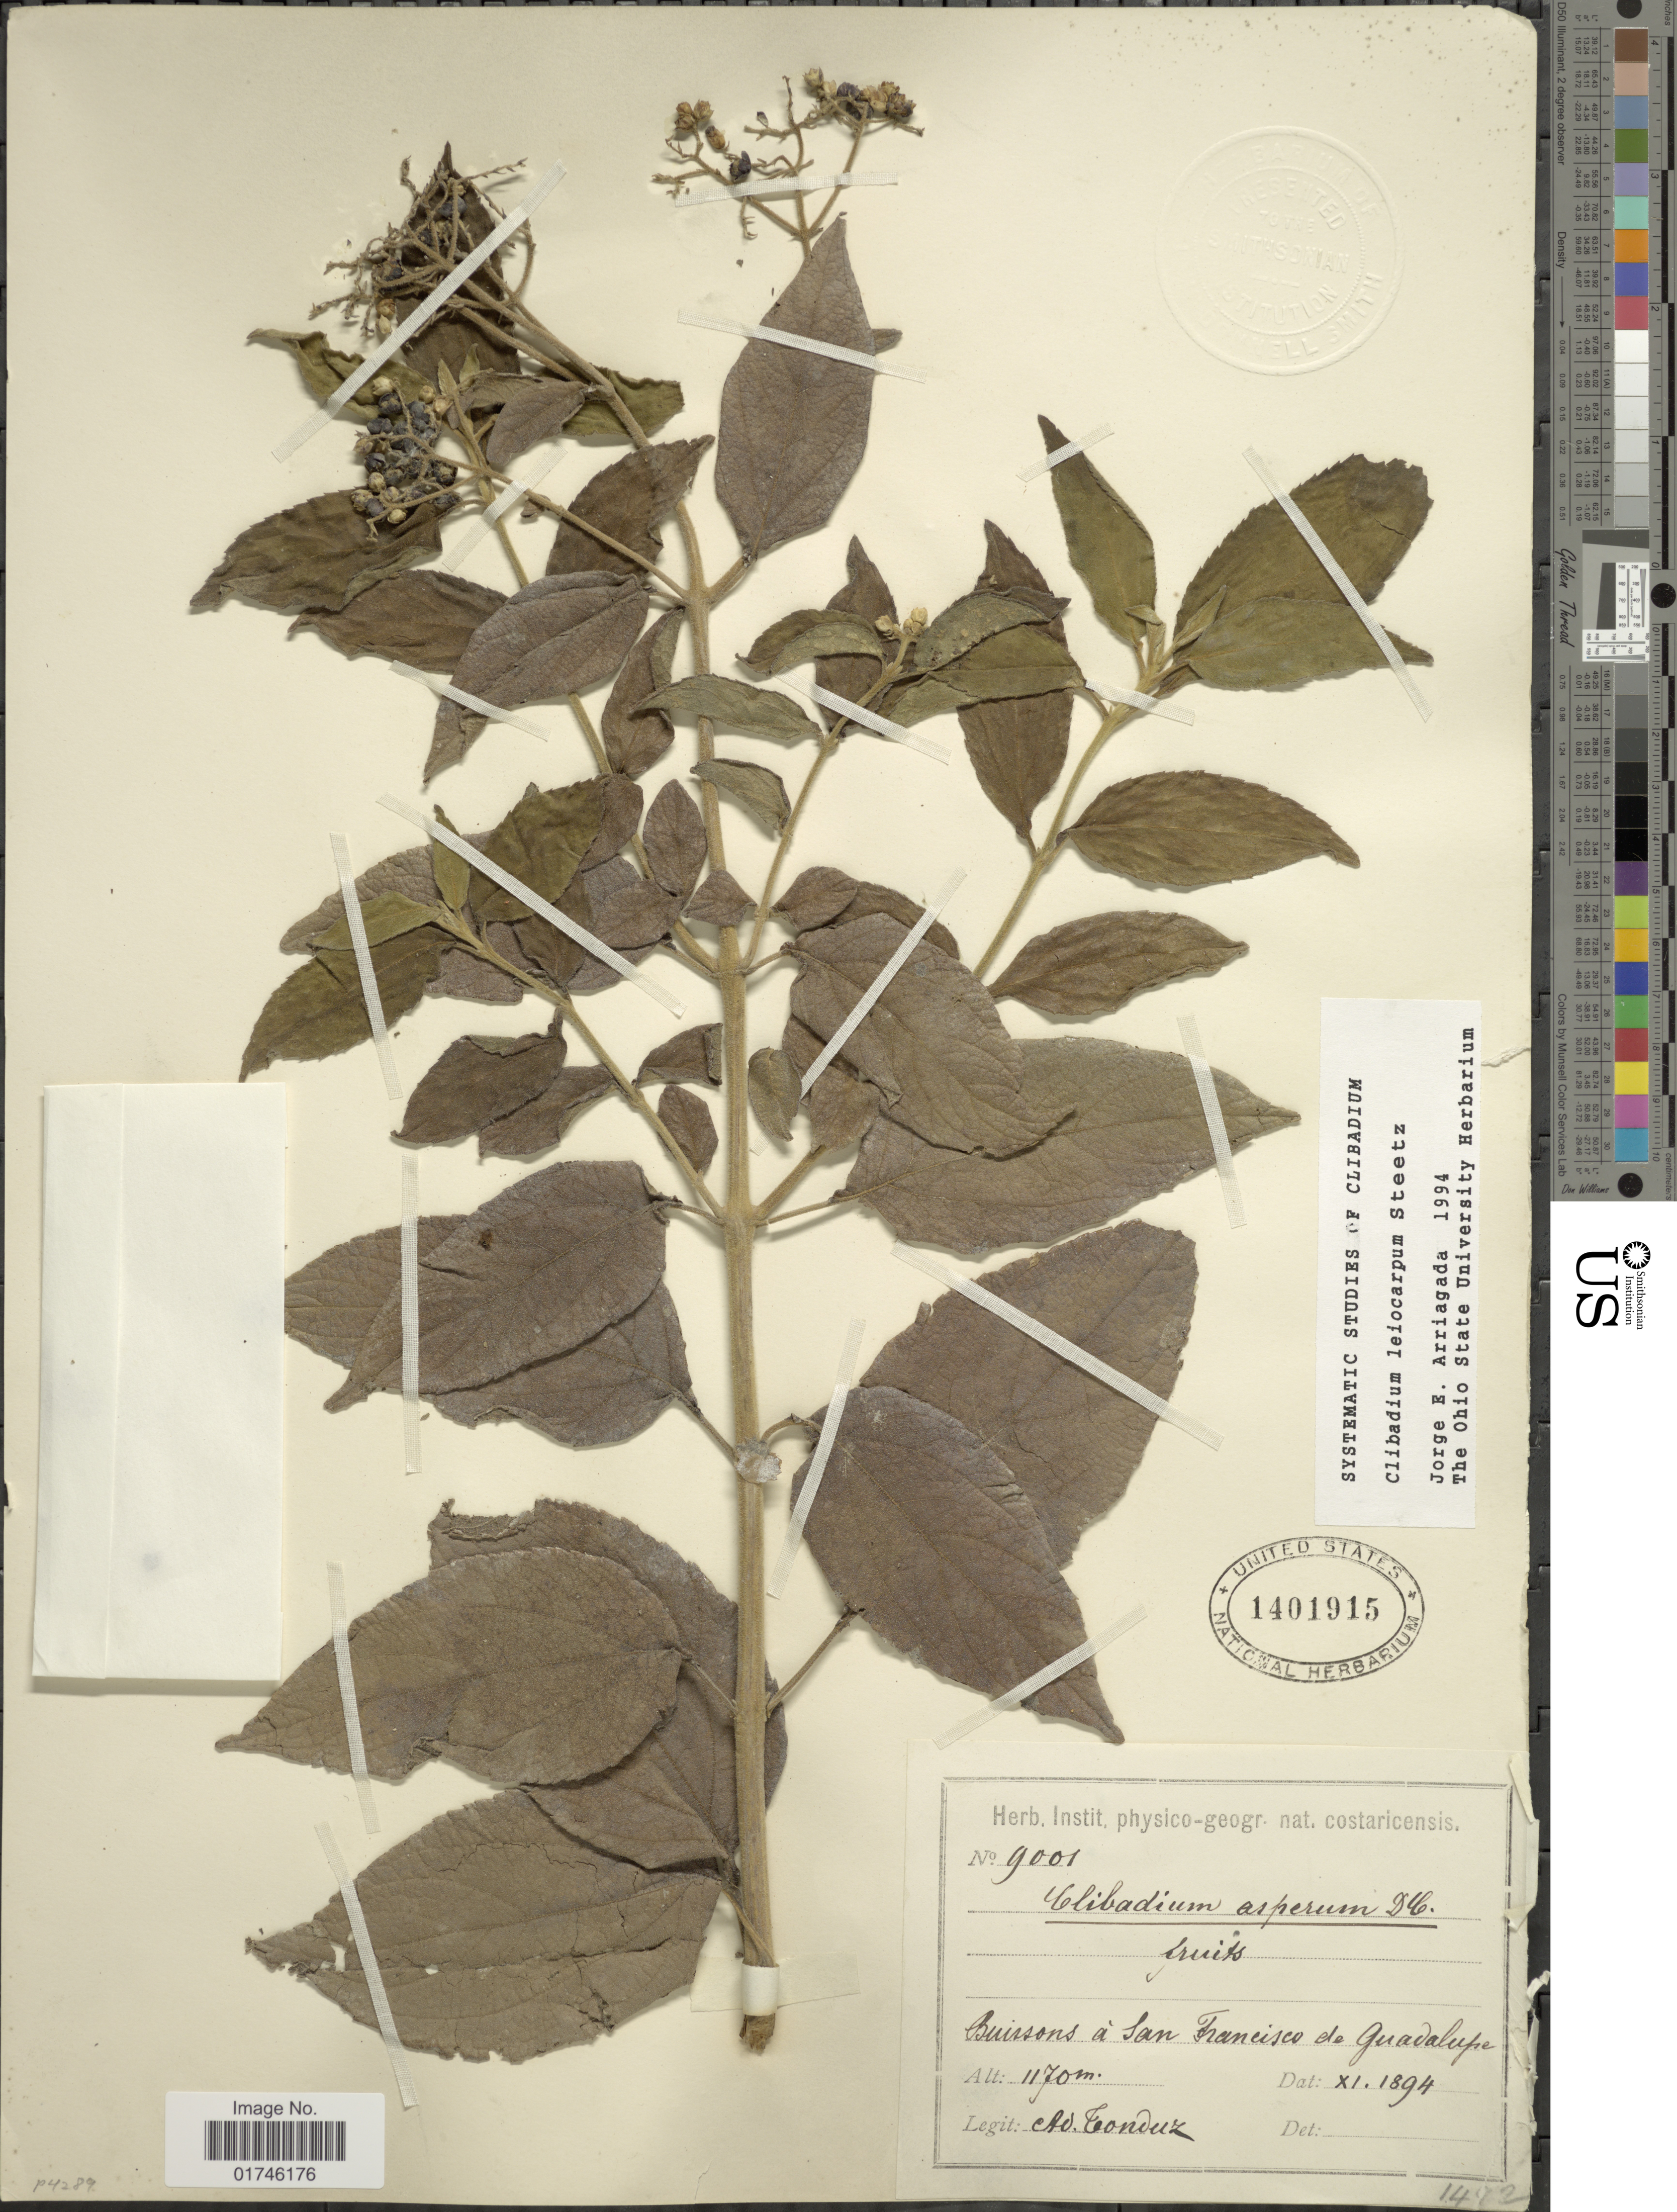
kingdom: Plantae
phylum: Tracheophyta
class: Magnoliopsida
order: Asterales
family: Asteraceae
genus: Clibadium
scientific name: Clibadium leiocarpum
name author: Steetz in Seem.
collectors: A. Tonduz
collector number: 9001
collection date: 1894-11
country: Costa Rica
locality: Buissons a San Francisco de Guadalupe.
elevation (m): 1170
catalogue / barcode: US 1401915